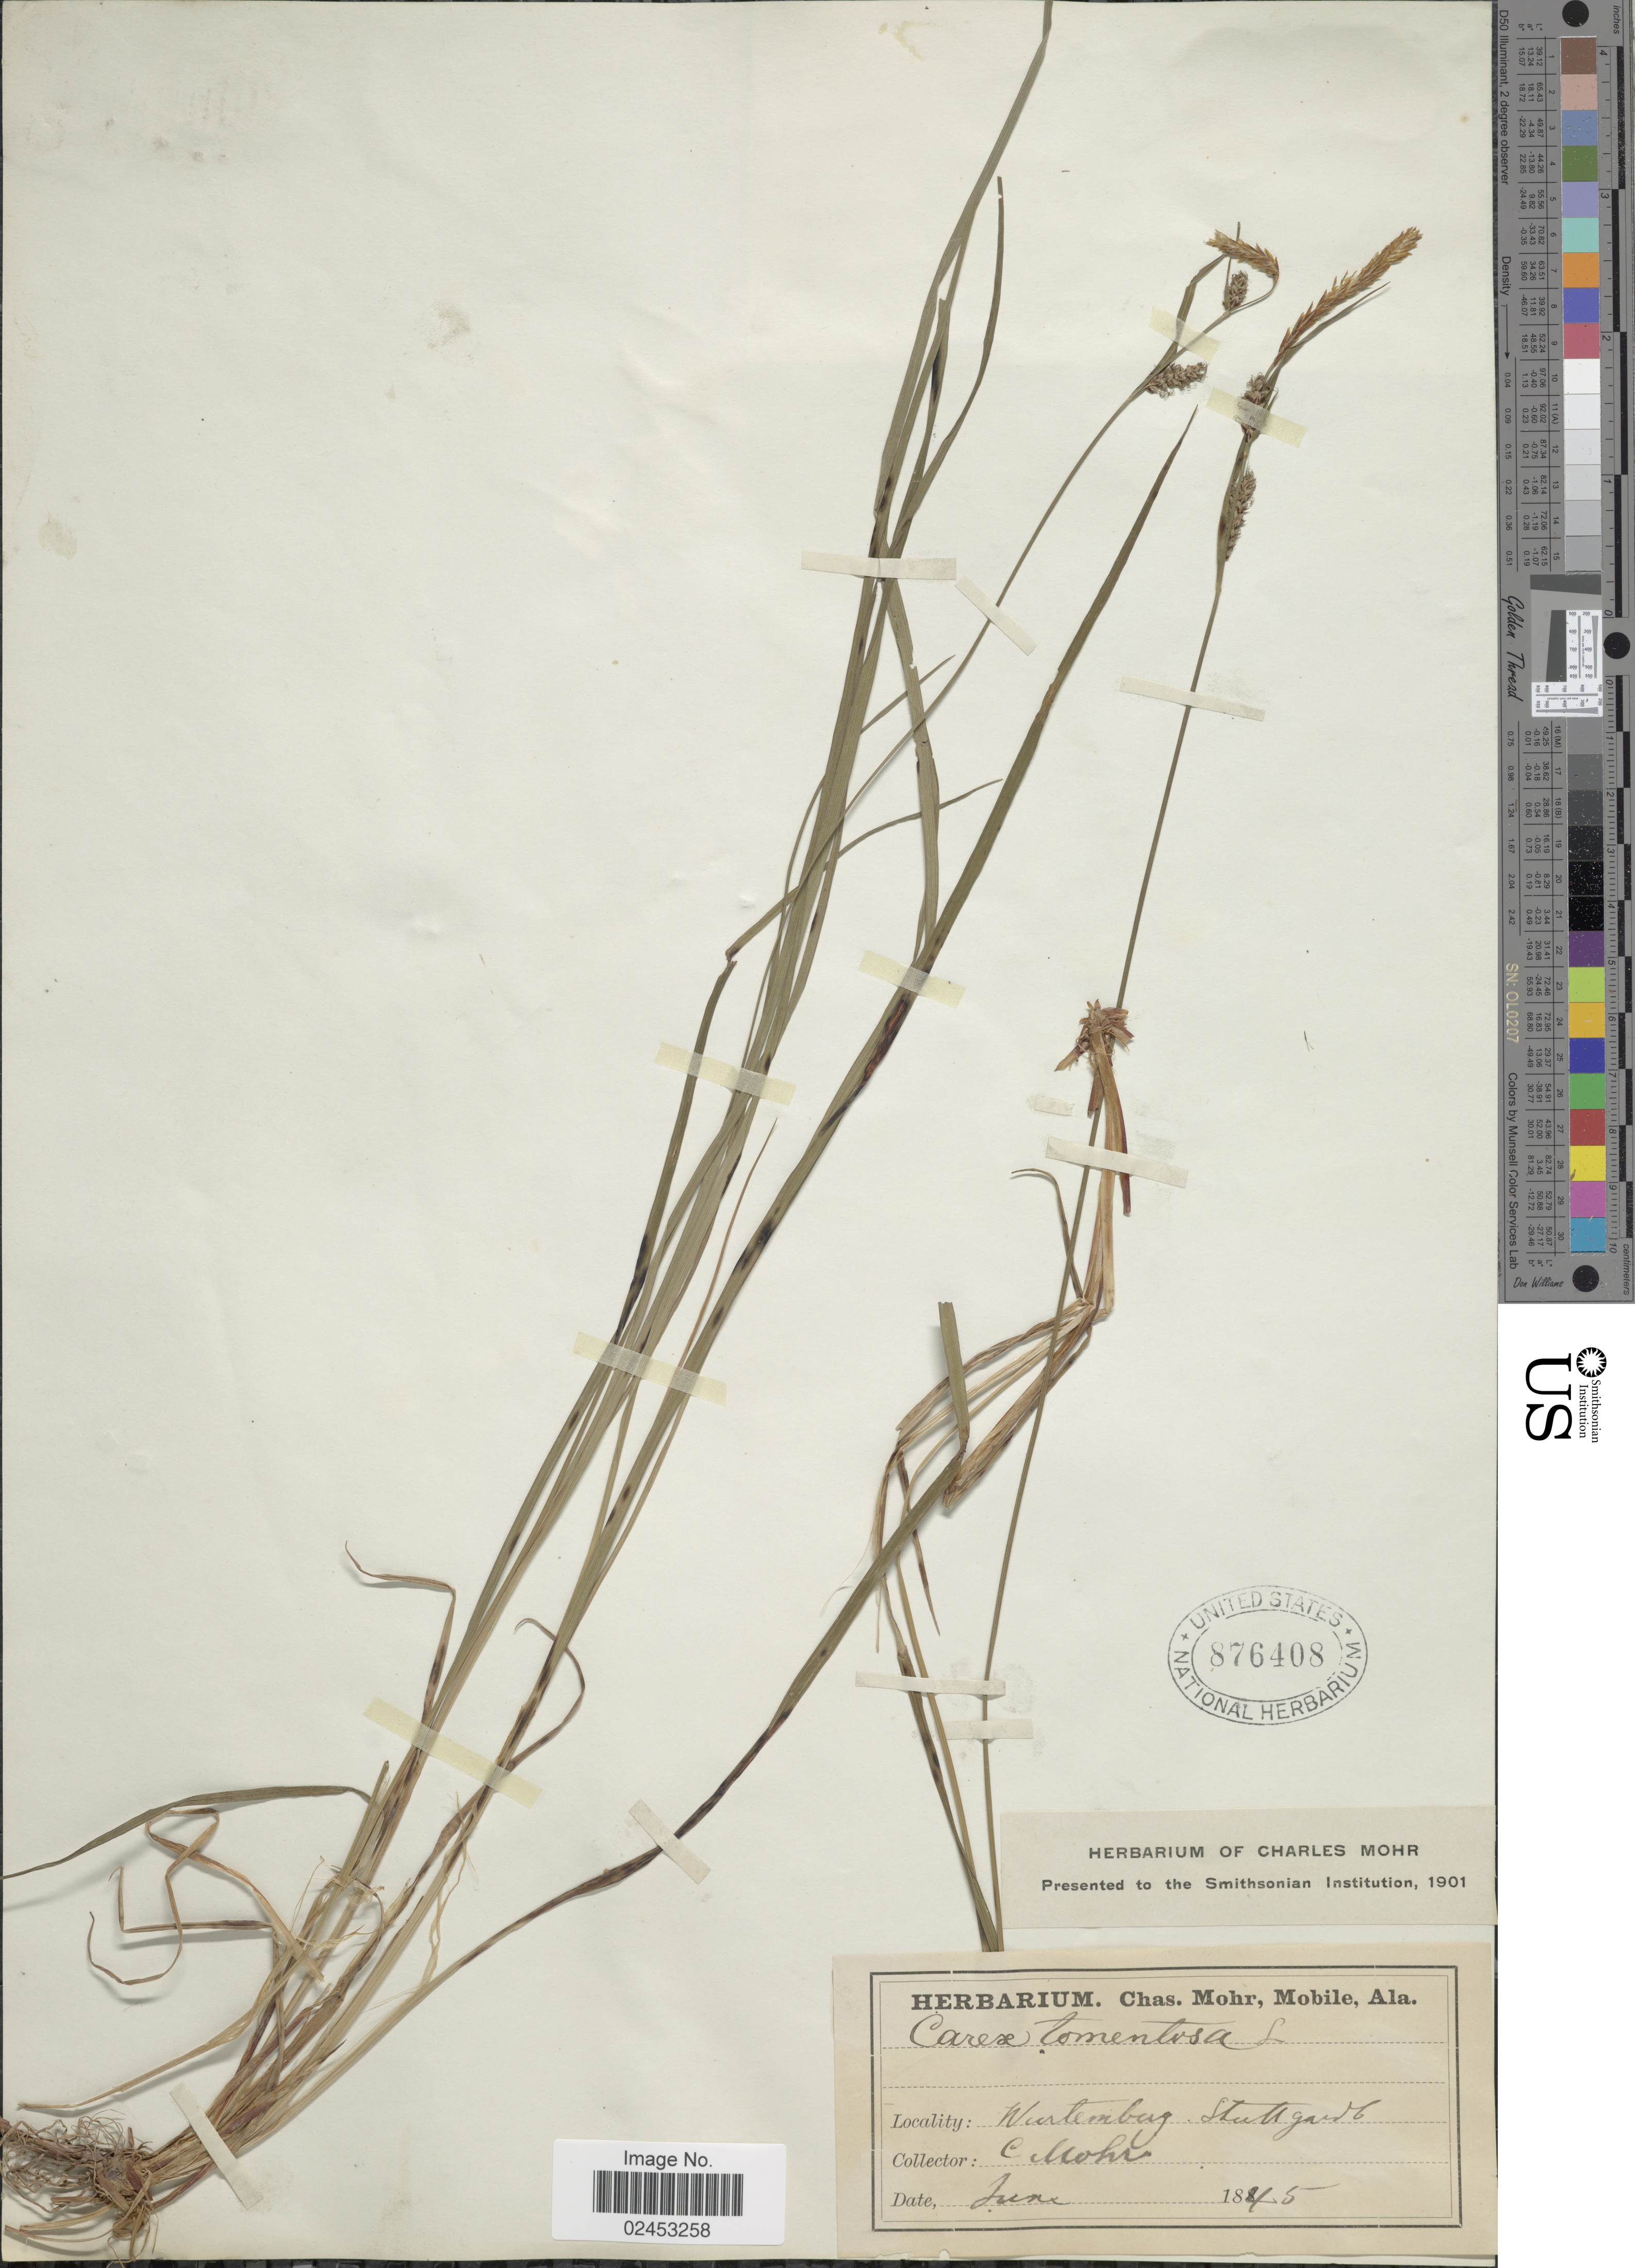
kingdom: Plantae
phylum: Tracheophyta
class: Liliopsida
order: Poales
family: Cyperaceae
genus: Carex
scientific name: Carex tomentosa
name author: L.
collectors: Mohr, C. T. (herbarium)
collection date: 1845-06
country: Germany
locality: Wurtemberg, Stuttgart.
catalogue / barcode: US 876408